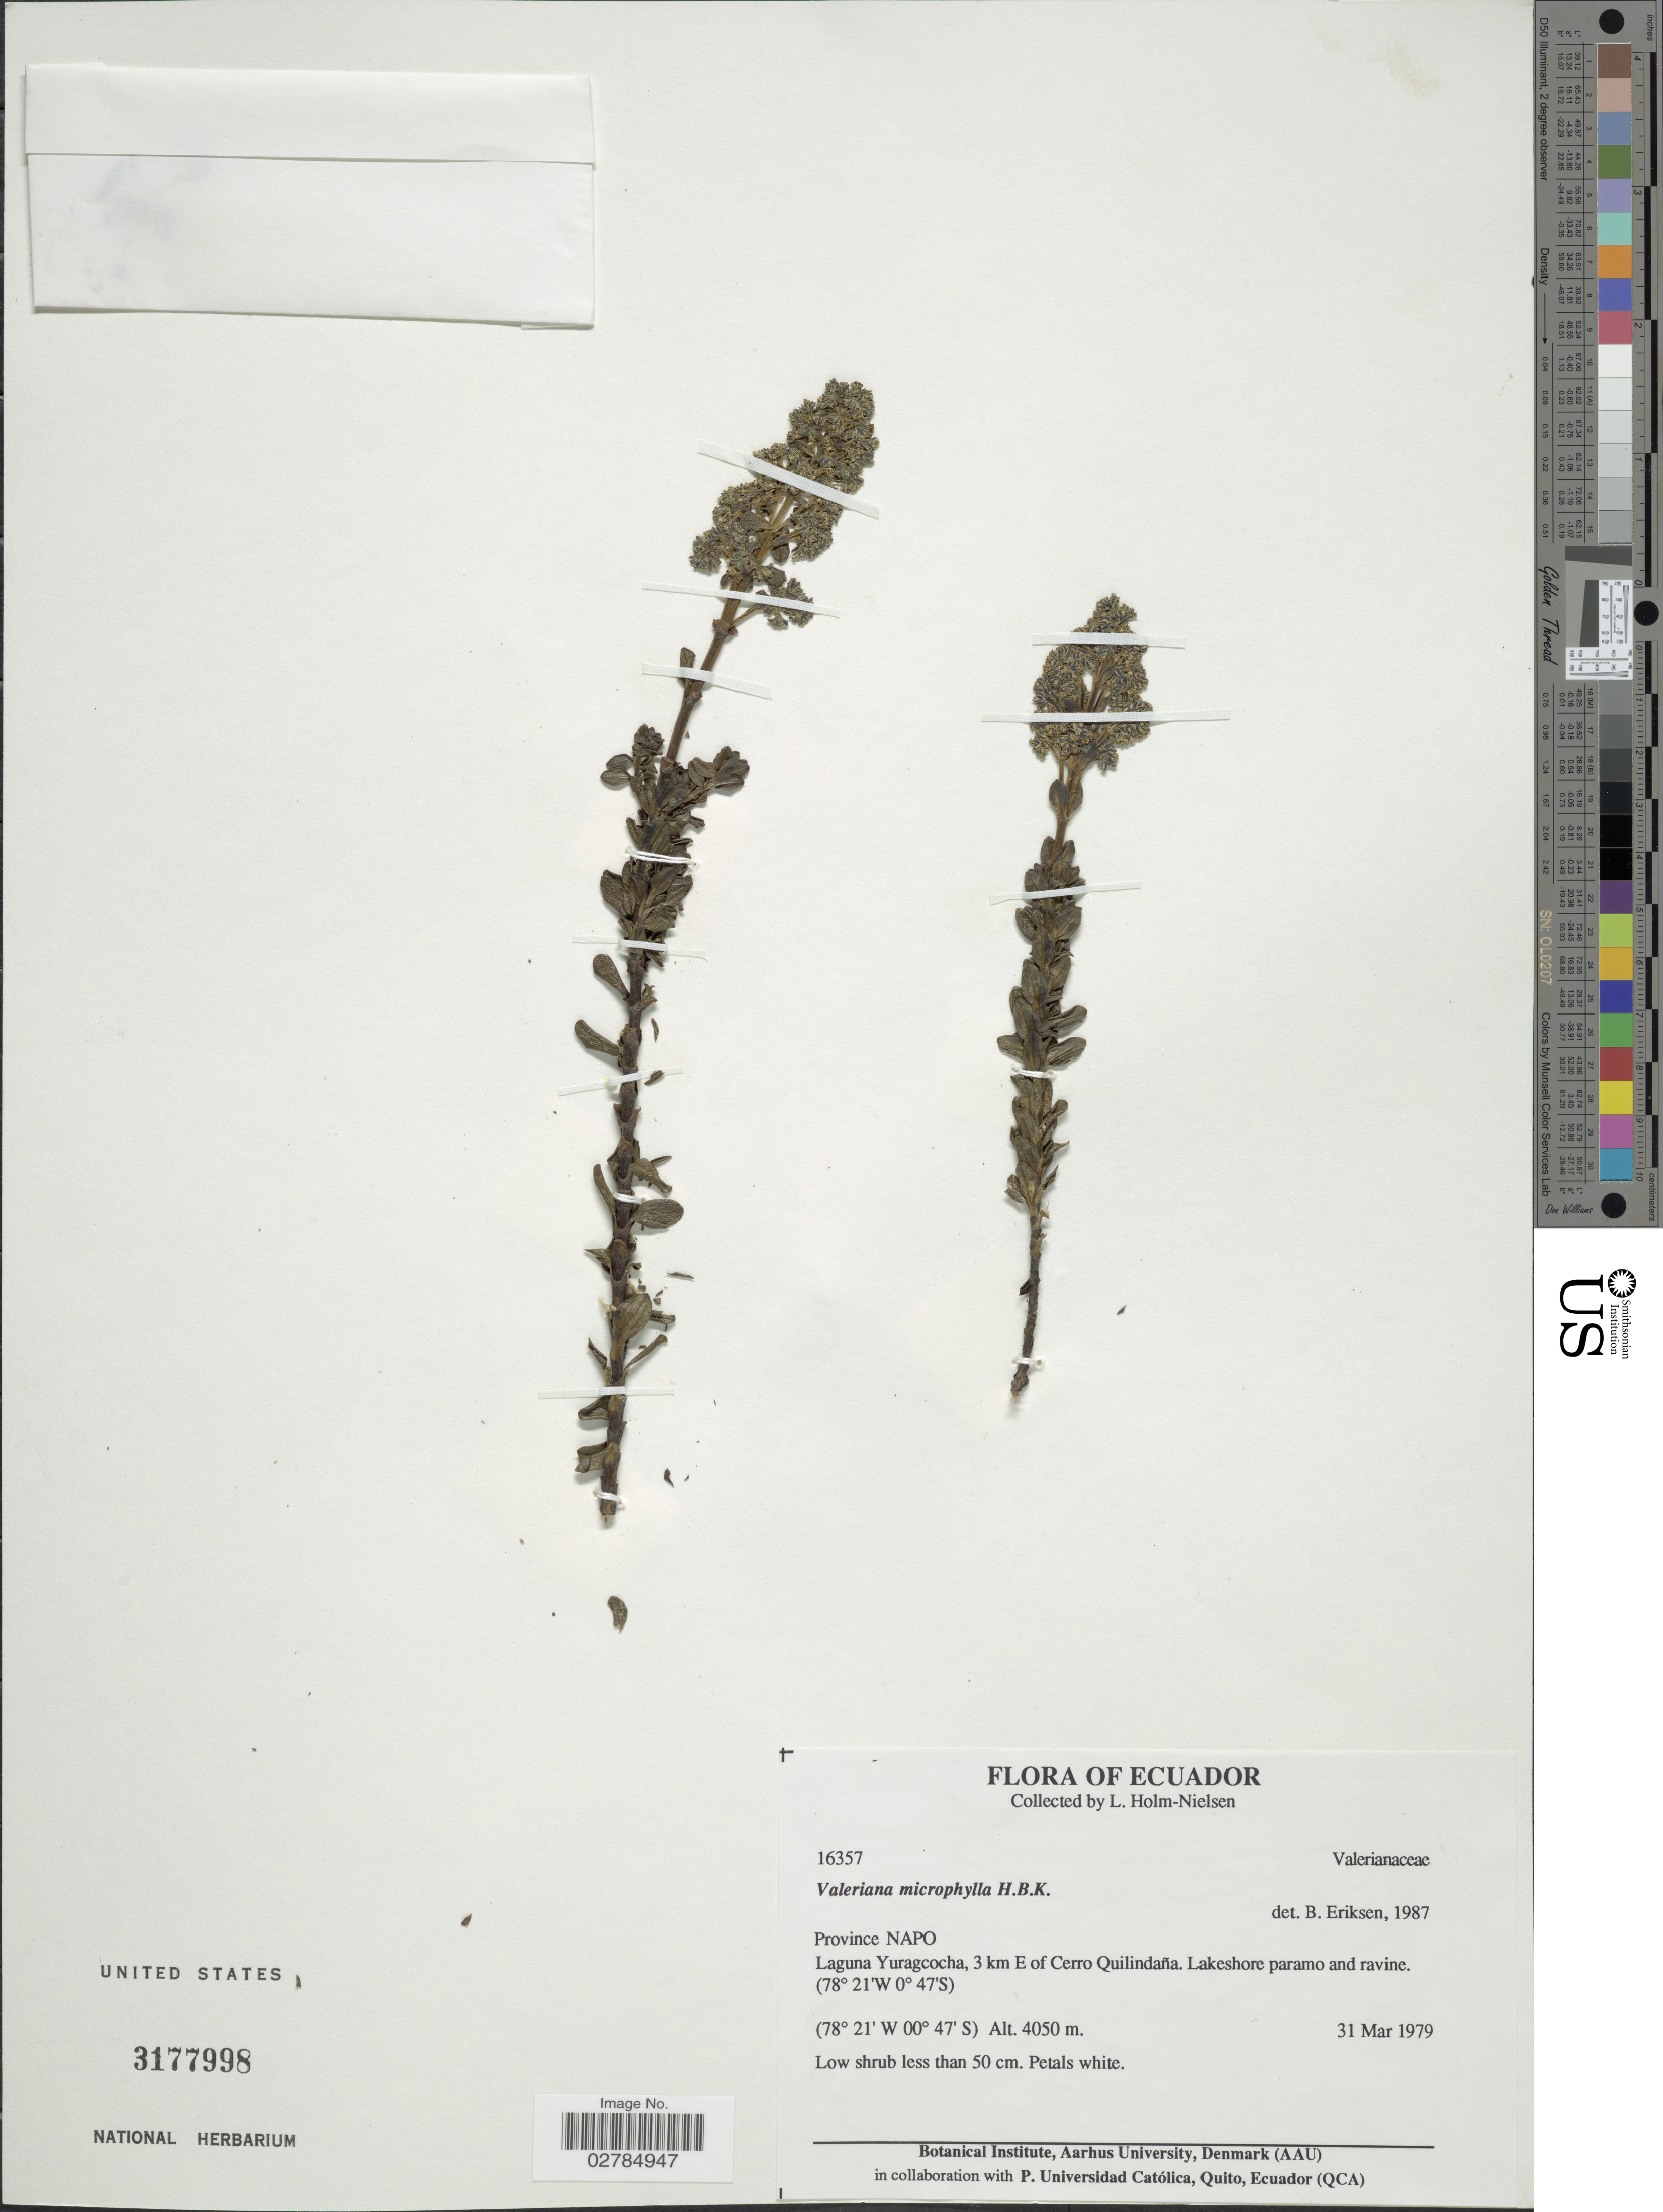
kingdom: Plantae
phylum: Tracheophyta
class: Magnoliopsida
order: Dipsacales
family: Caprifoliaceae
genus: Valeriana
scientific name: Valeriana microphylla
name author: Kunth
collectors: L. Holm-Nielsen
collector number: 16357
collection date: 1979-03-31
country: Ecuador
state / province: Napo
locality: Laguna Yuragcocha, 3 km E of Cerro Quilindaña.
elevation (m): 4050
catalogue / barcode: US 3177998